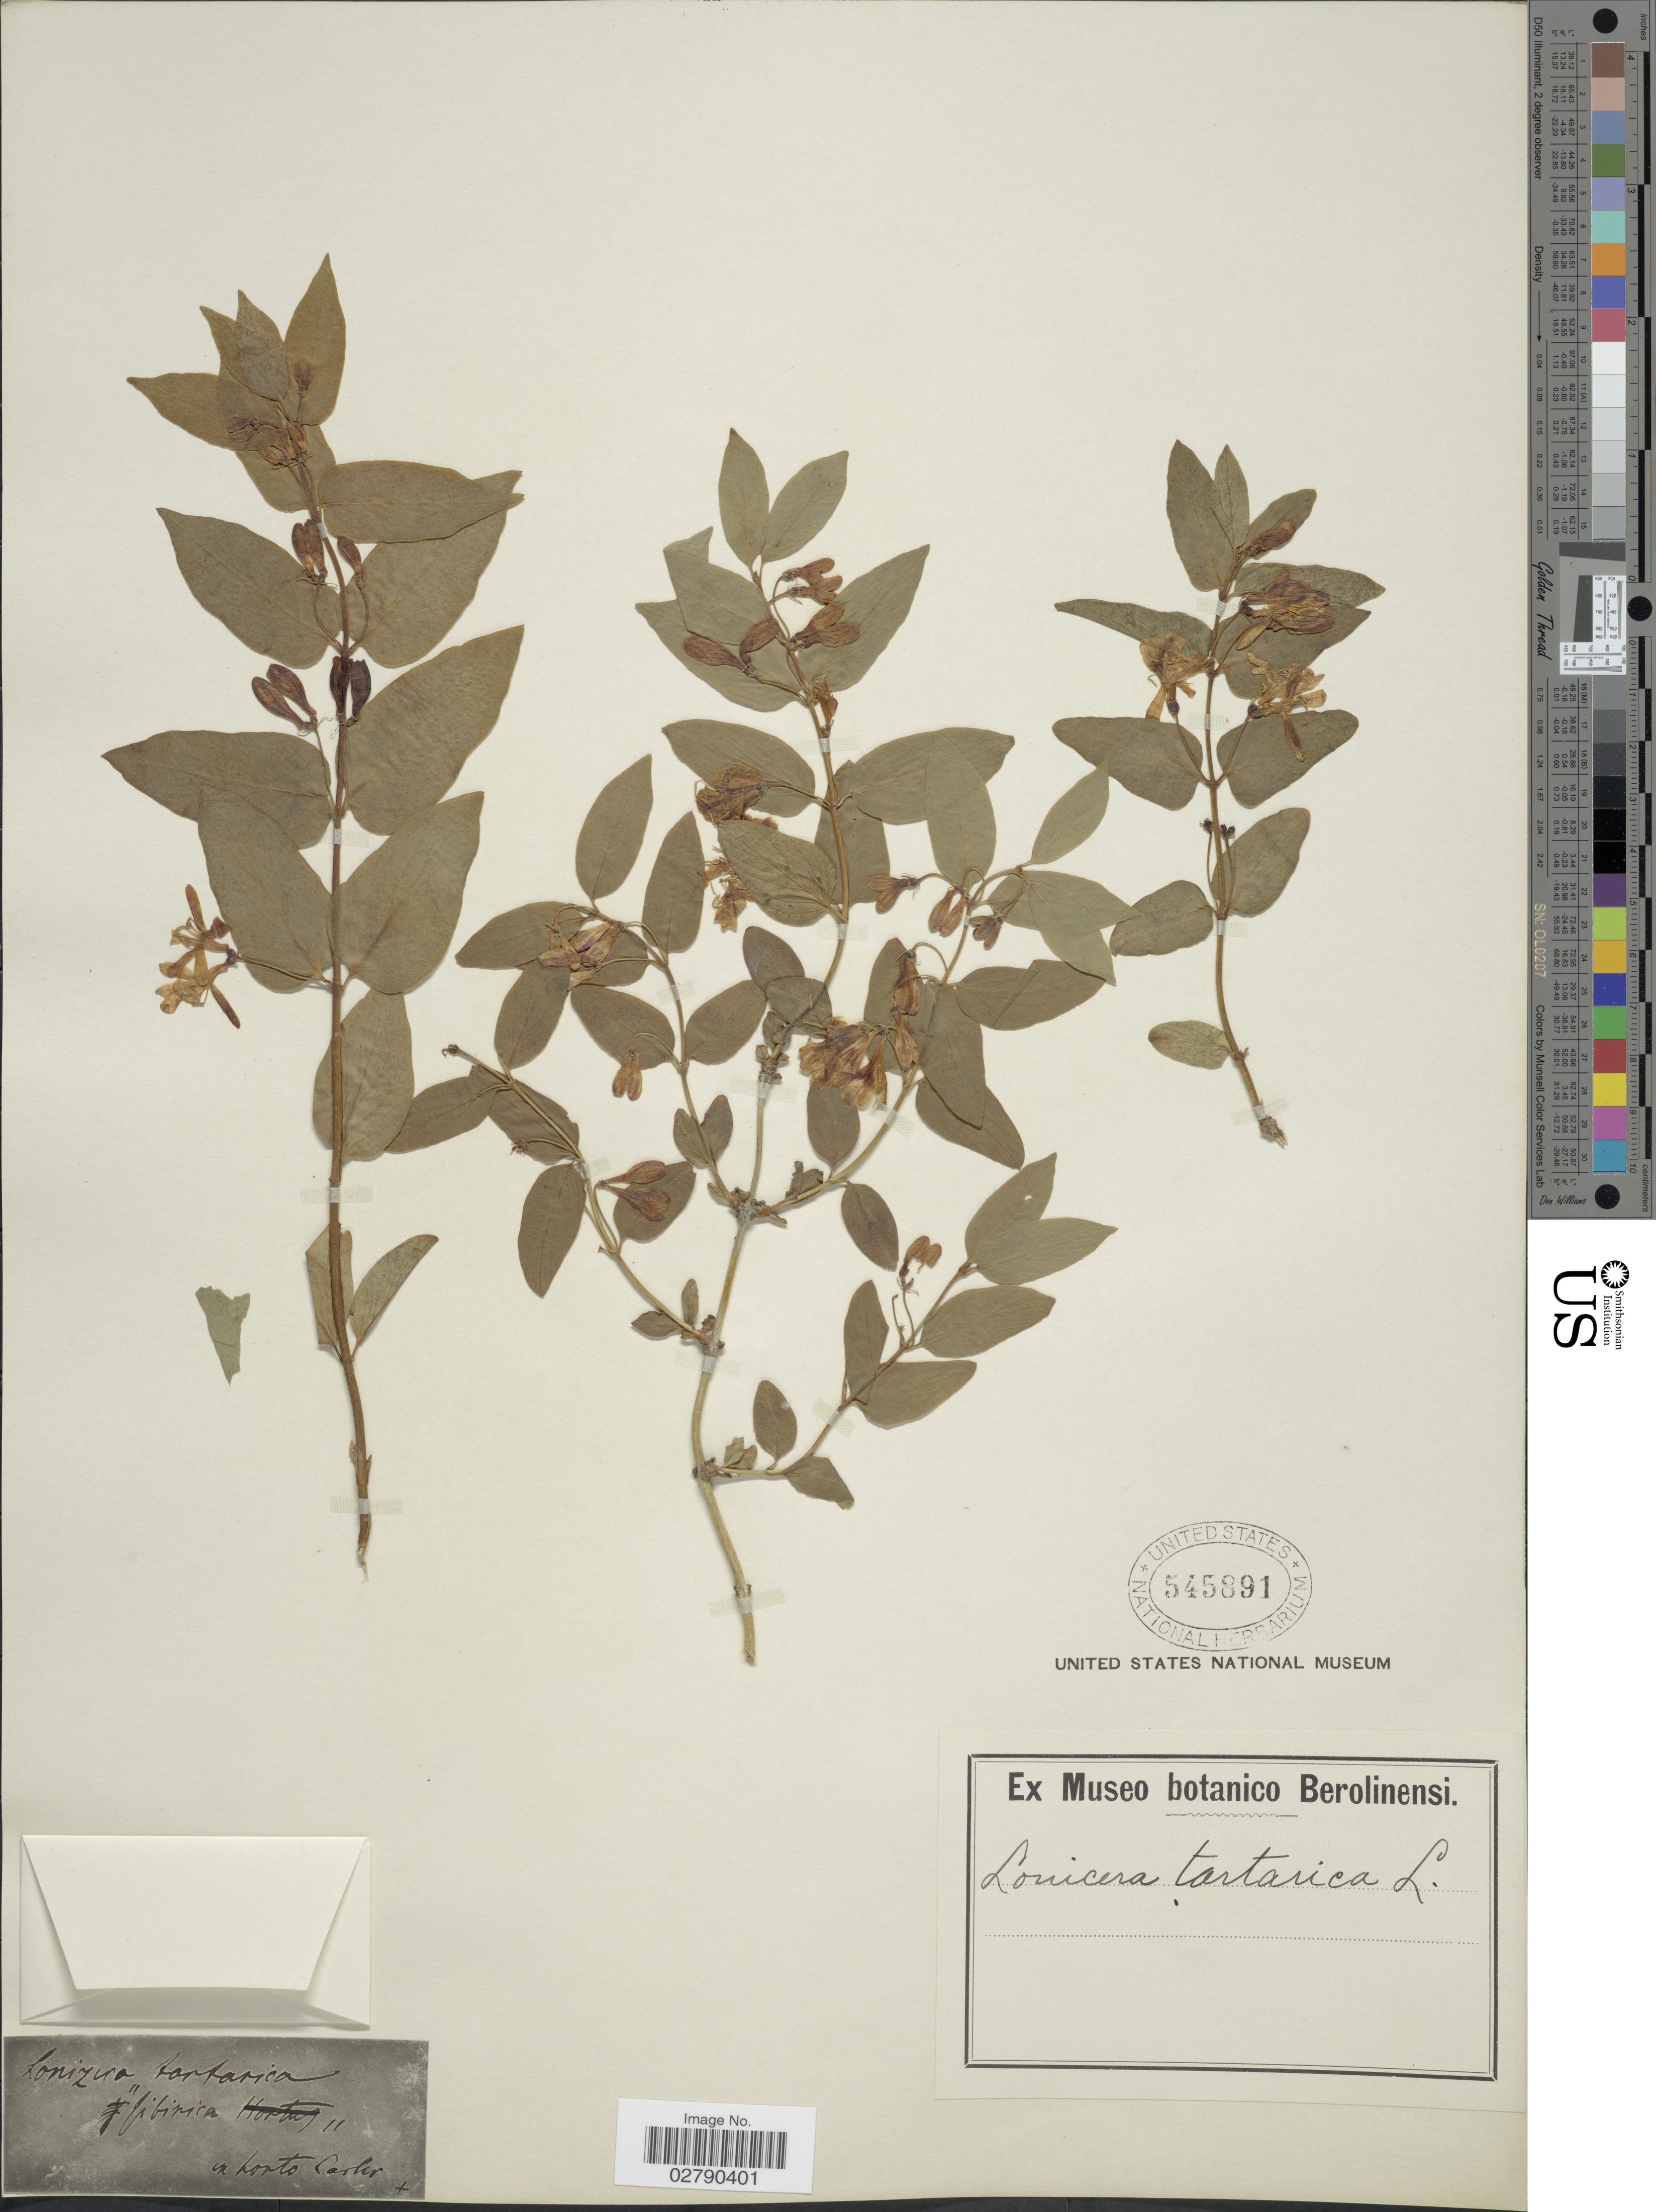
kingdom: Plantae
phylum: Tracheophyta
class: Magnoliopsida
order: Dipsacales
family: Caprifoliaceae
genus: Lonicera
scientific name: Lonicera tatarica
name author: L.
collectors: ex Museo Botanico Berolinensi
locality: In horto Carler. [unsure placement]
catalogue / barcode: US 545891